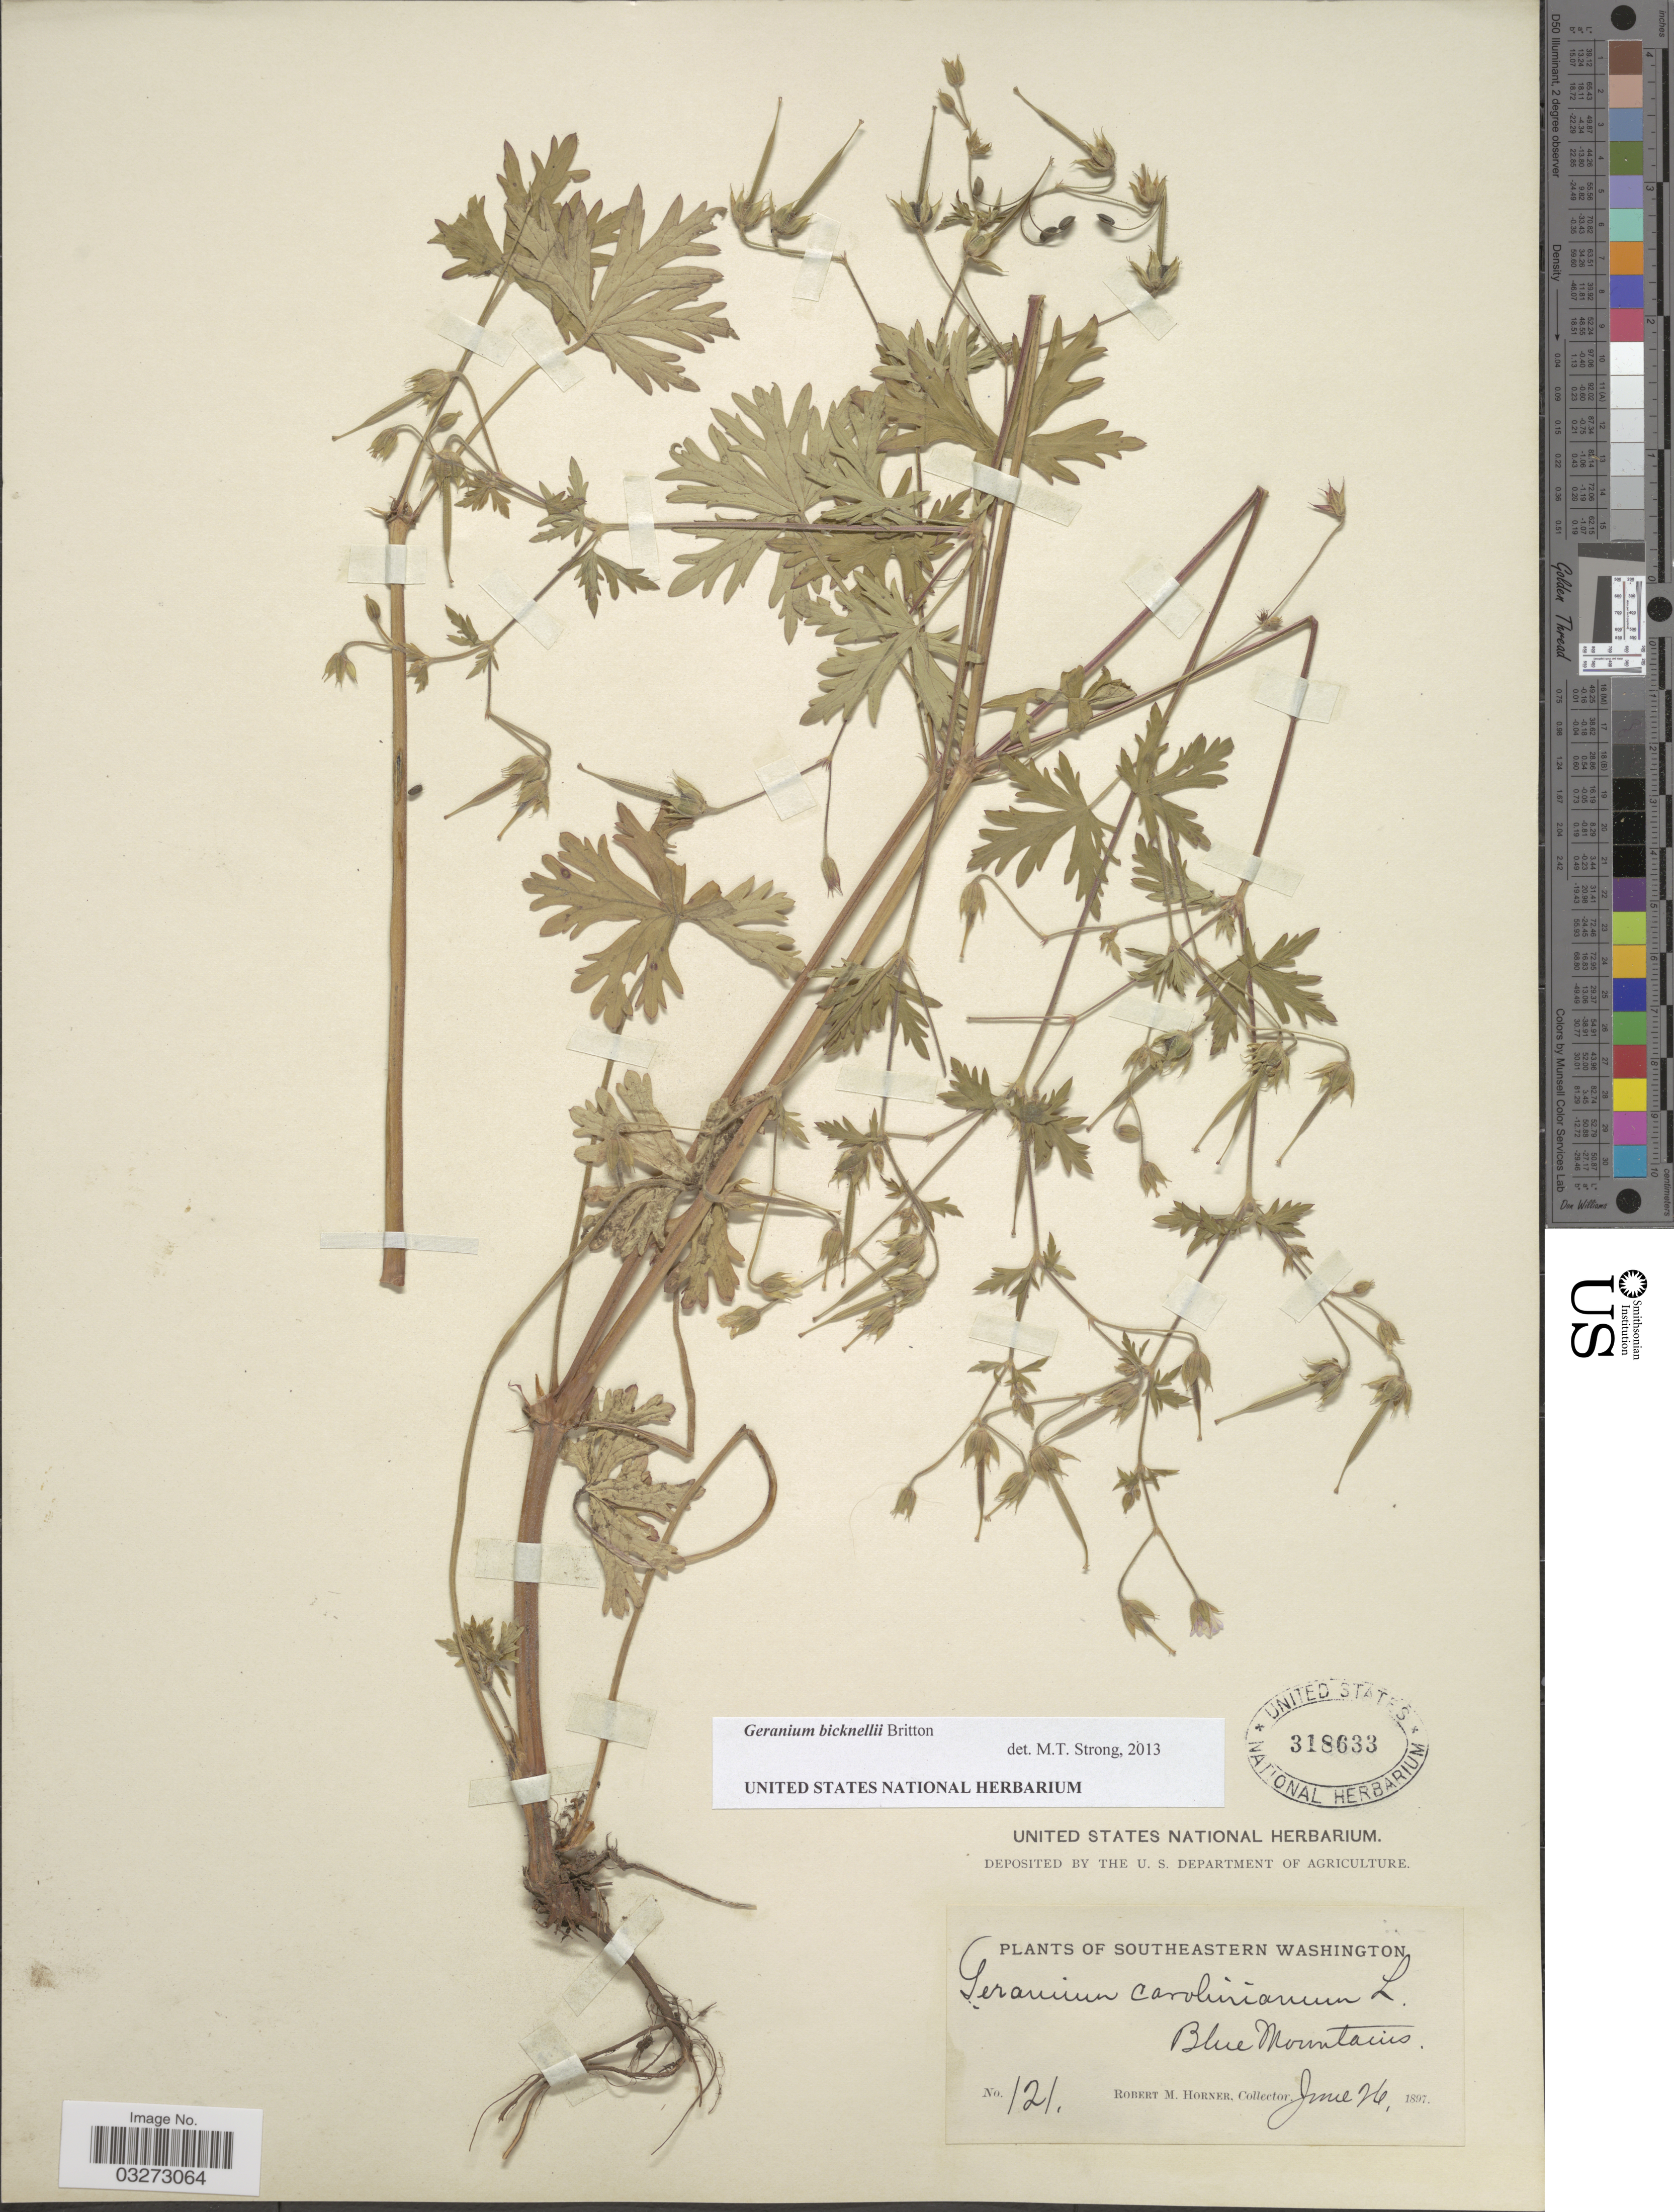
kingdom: Plantae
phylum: Tracheophyta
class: Magnoliopsida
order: Geraniales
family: Geraniaceae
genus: Geranium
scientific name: Geranium bicknellii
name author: Britton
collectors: R. Horner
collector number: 121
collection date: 1897-06-26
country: United States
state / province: Washington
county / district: Clallam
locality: Southeastern Washington, Blue Mountains.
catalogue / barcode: US 318633